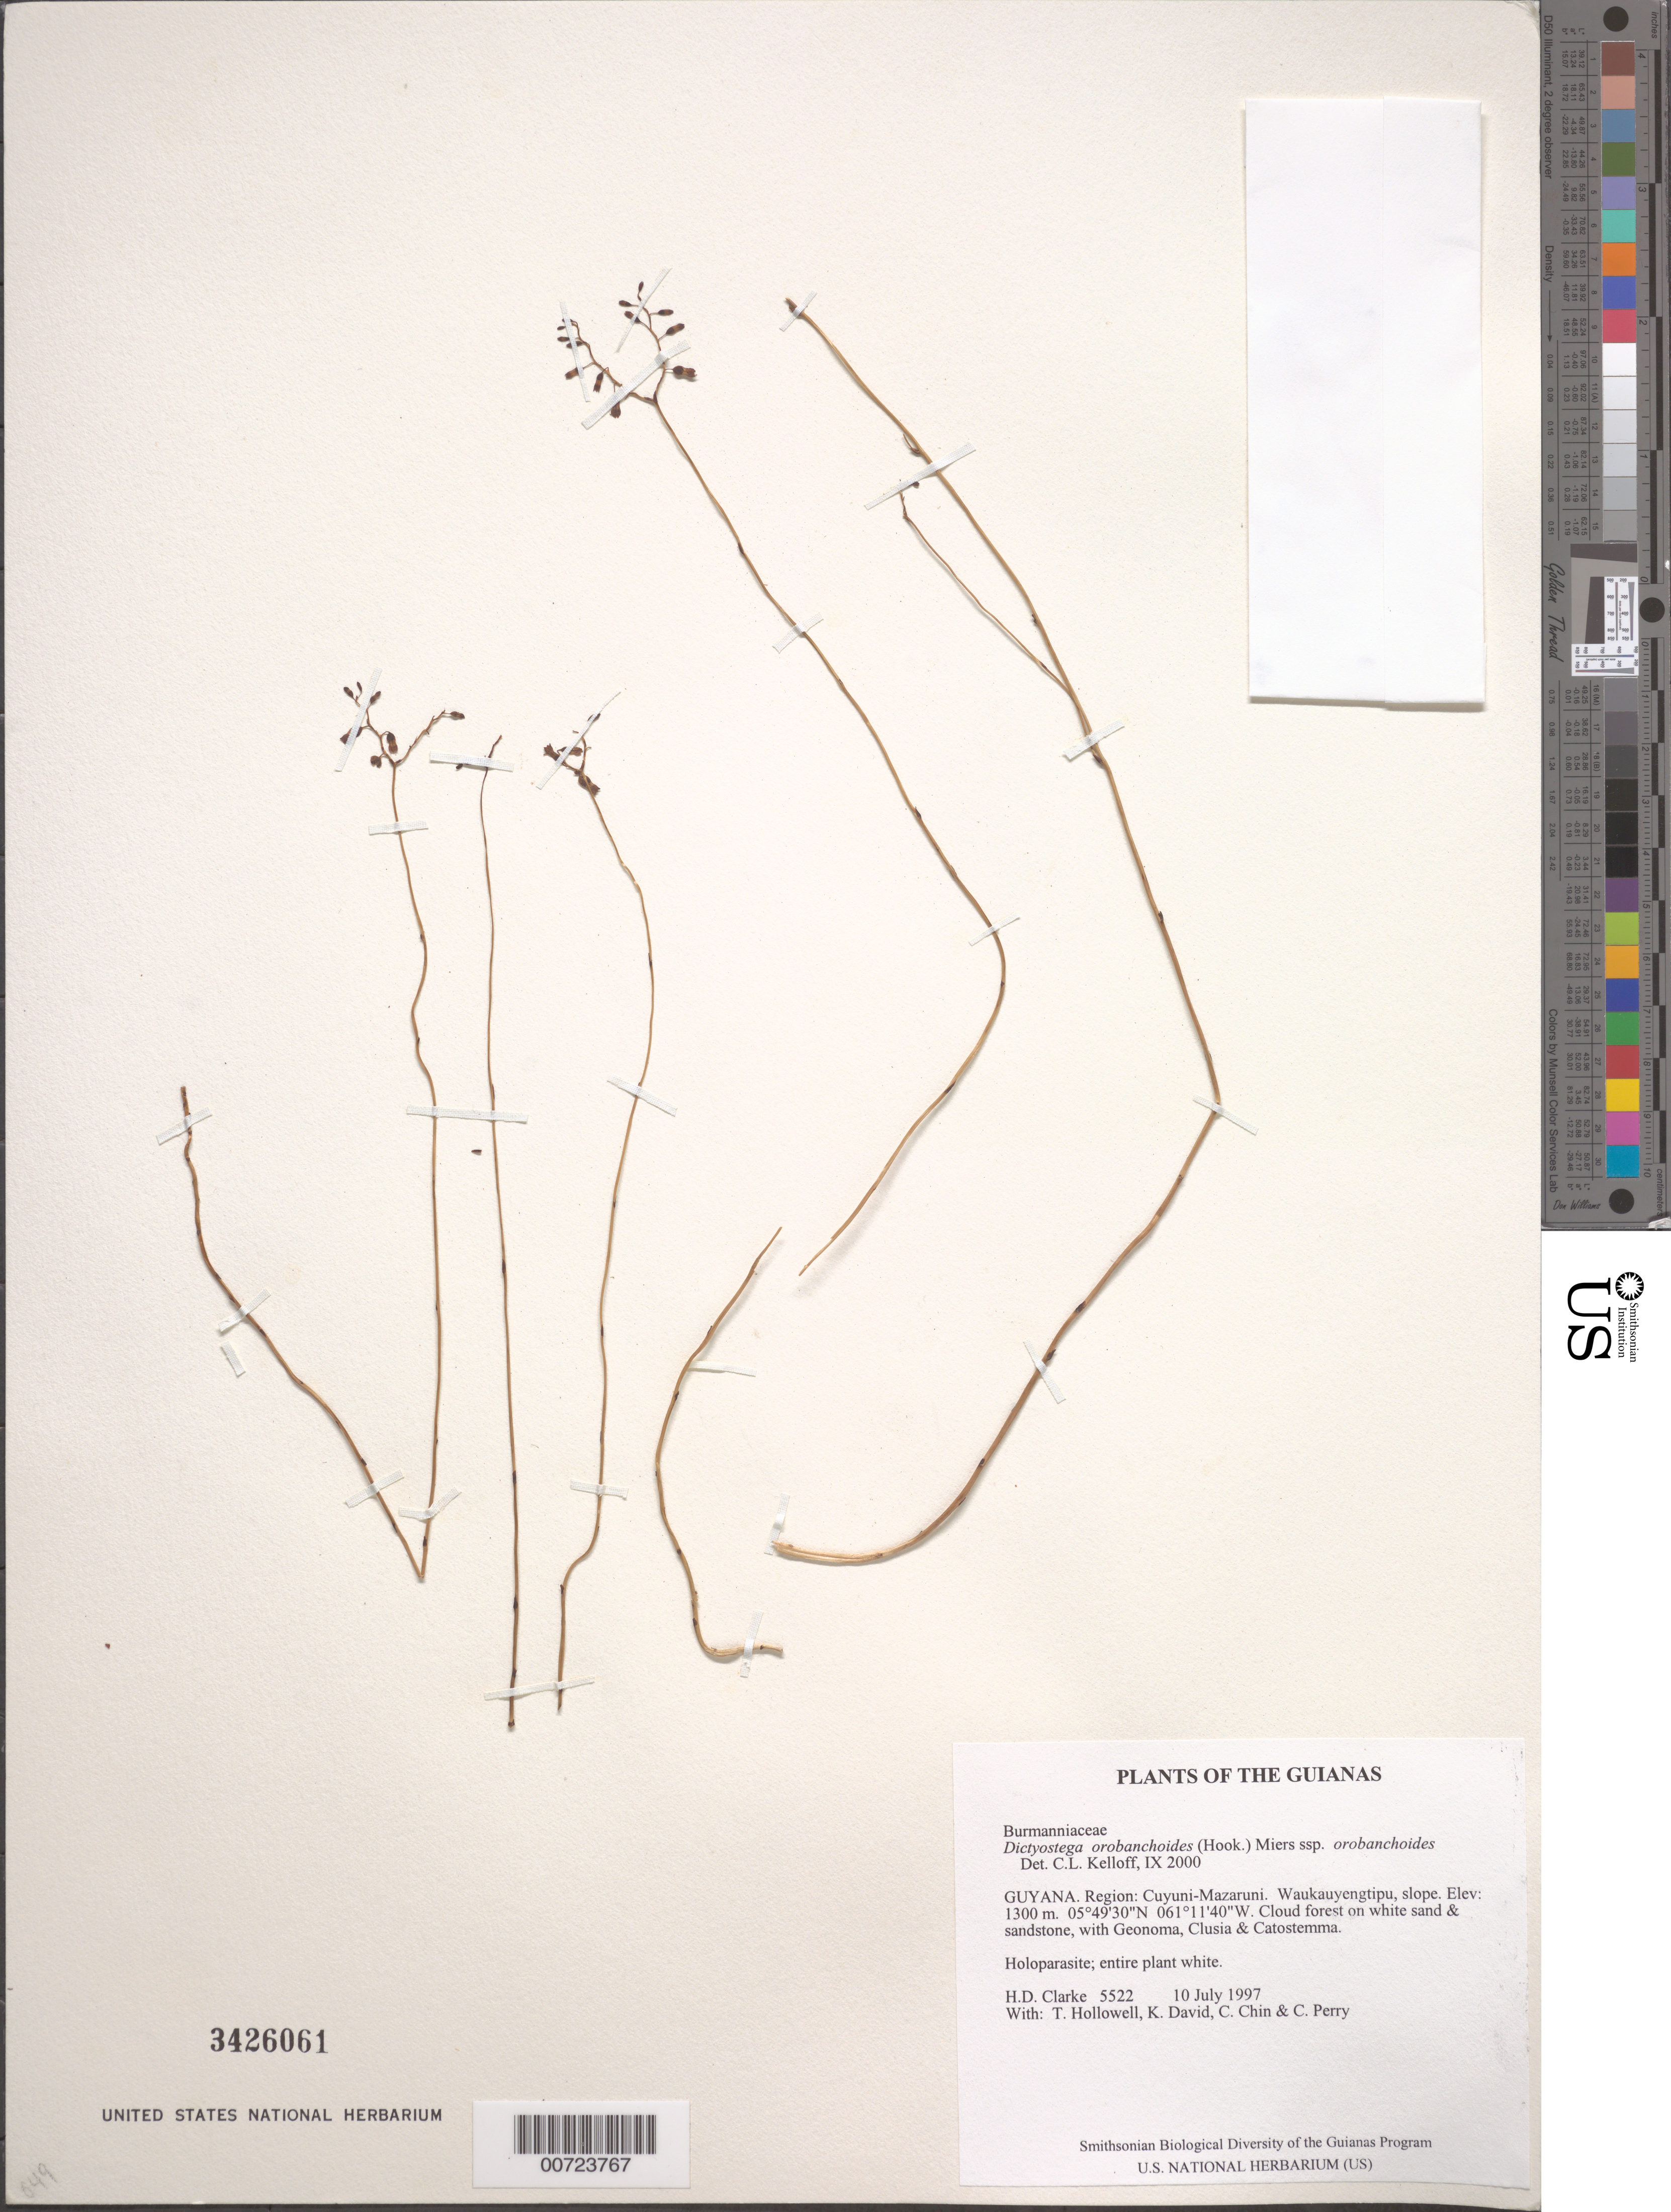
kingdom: Plantae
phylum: Tracheophyta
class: Liliopsida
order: Dioscoreales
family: Burmanniaceae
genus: Dictyostega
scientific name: Dictyostega orobanchoides subsp. orobanchoides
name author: (Hook.) Miers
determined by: Kelloff, Carol L., (US), Smithsonian Institution - National Museum of Natural History (UNITED STATES)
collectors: H. D. Clarke, T. Hollowell, K. David, C. Chin & C. Perry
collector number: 5522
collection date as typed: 10 July 1997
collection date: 1997-07-10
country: Guyana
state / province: Cuyuni-Mazaruni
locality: Waukauyengtipu, slope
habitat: Cloud forest on white sand & sandstone, with Geonoma, Clusia & Catostemma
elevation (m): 1300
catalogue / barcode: US 3426061